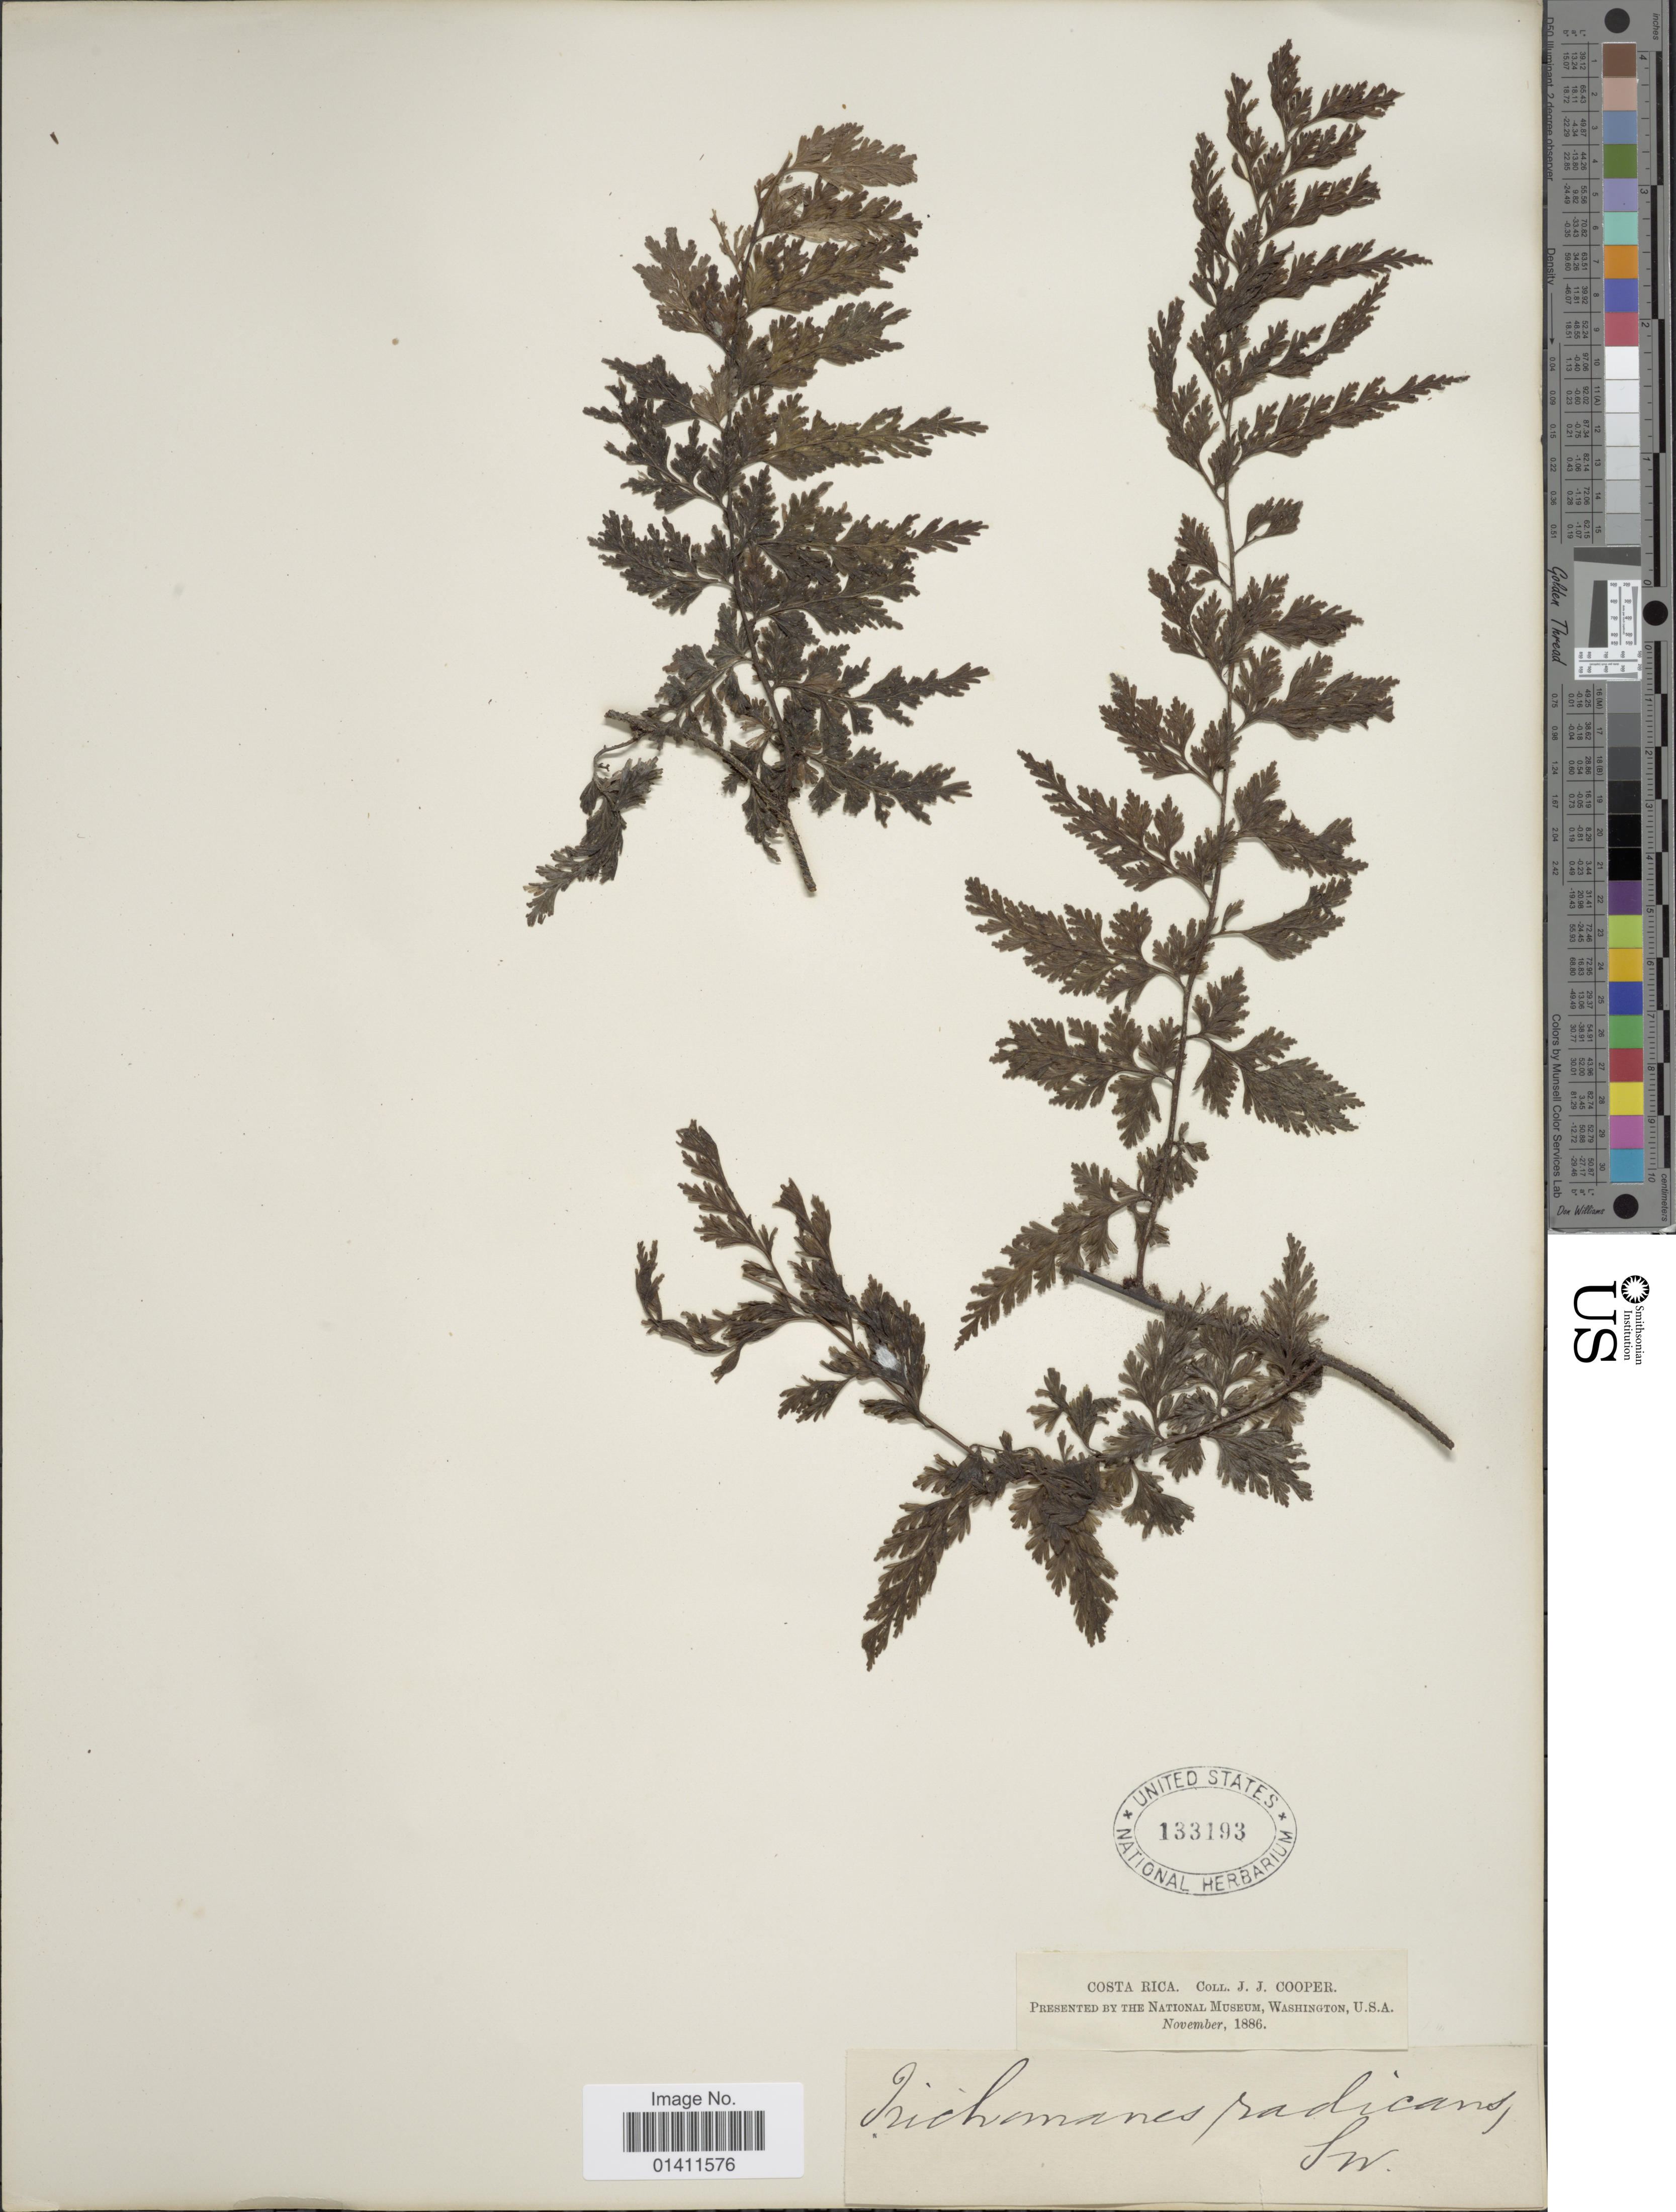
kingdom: Plantae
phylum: Tracheophyta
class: Polypodiopsida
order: Hymenophyllales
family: Hymenophyllaceae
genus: Vandenboschia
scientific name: Vandenboschia collariata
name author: (Bosch) Ebihara & K. Iwats.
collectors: J. J. Cooper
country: Costa Rica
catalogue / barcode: US 133193